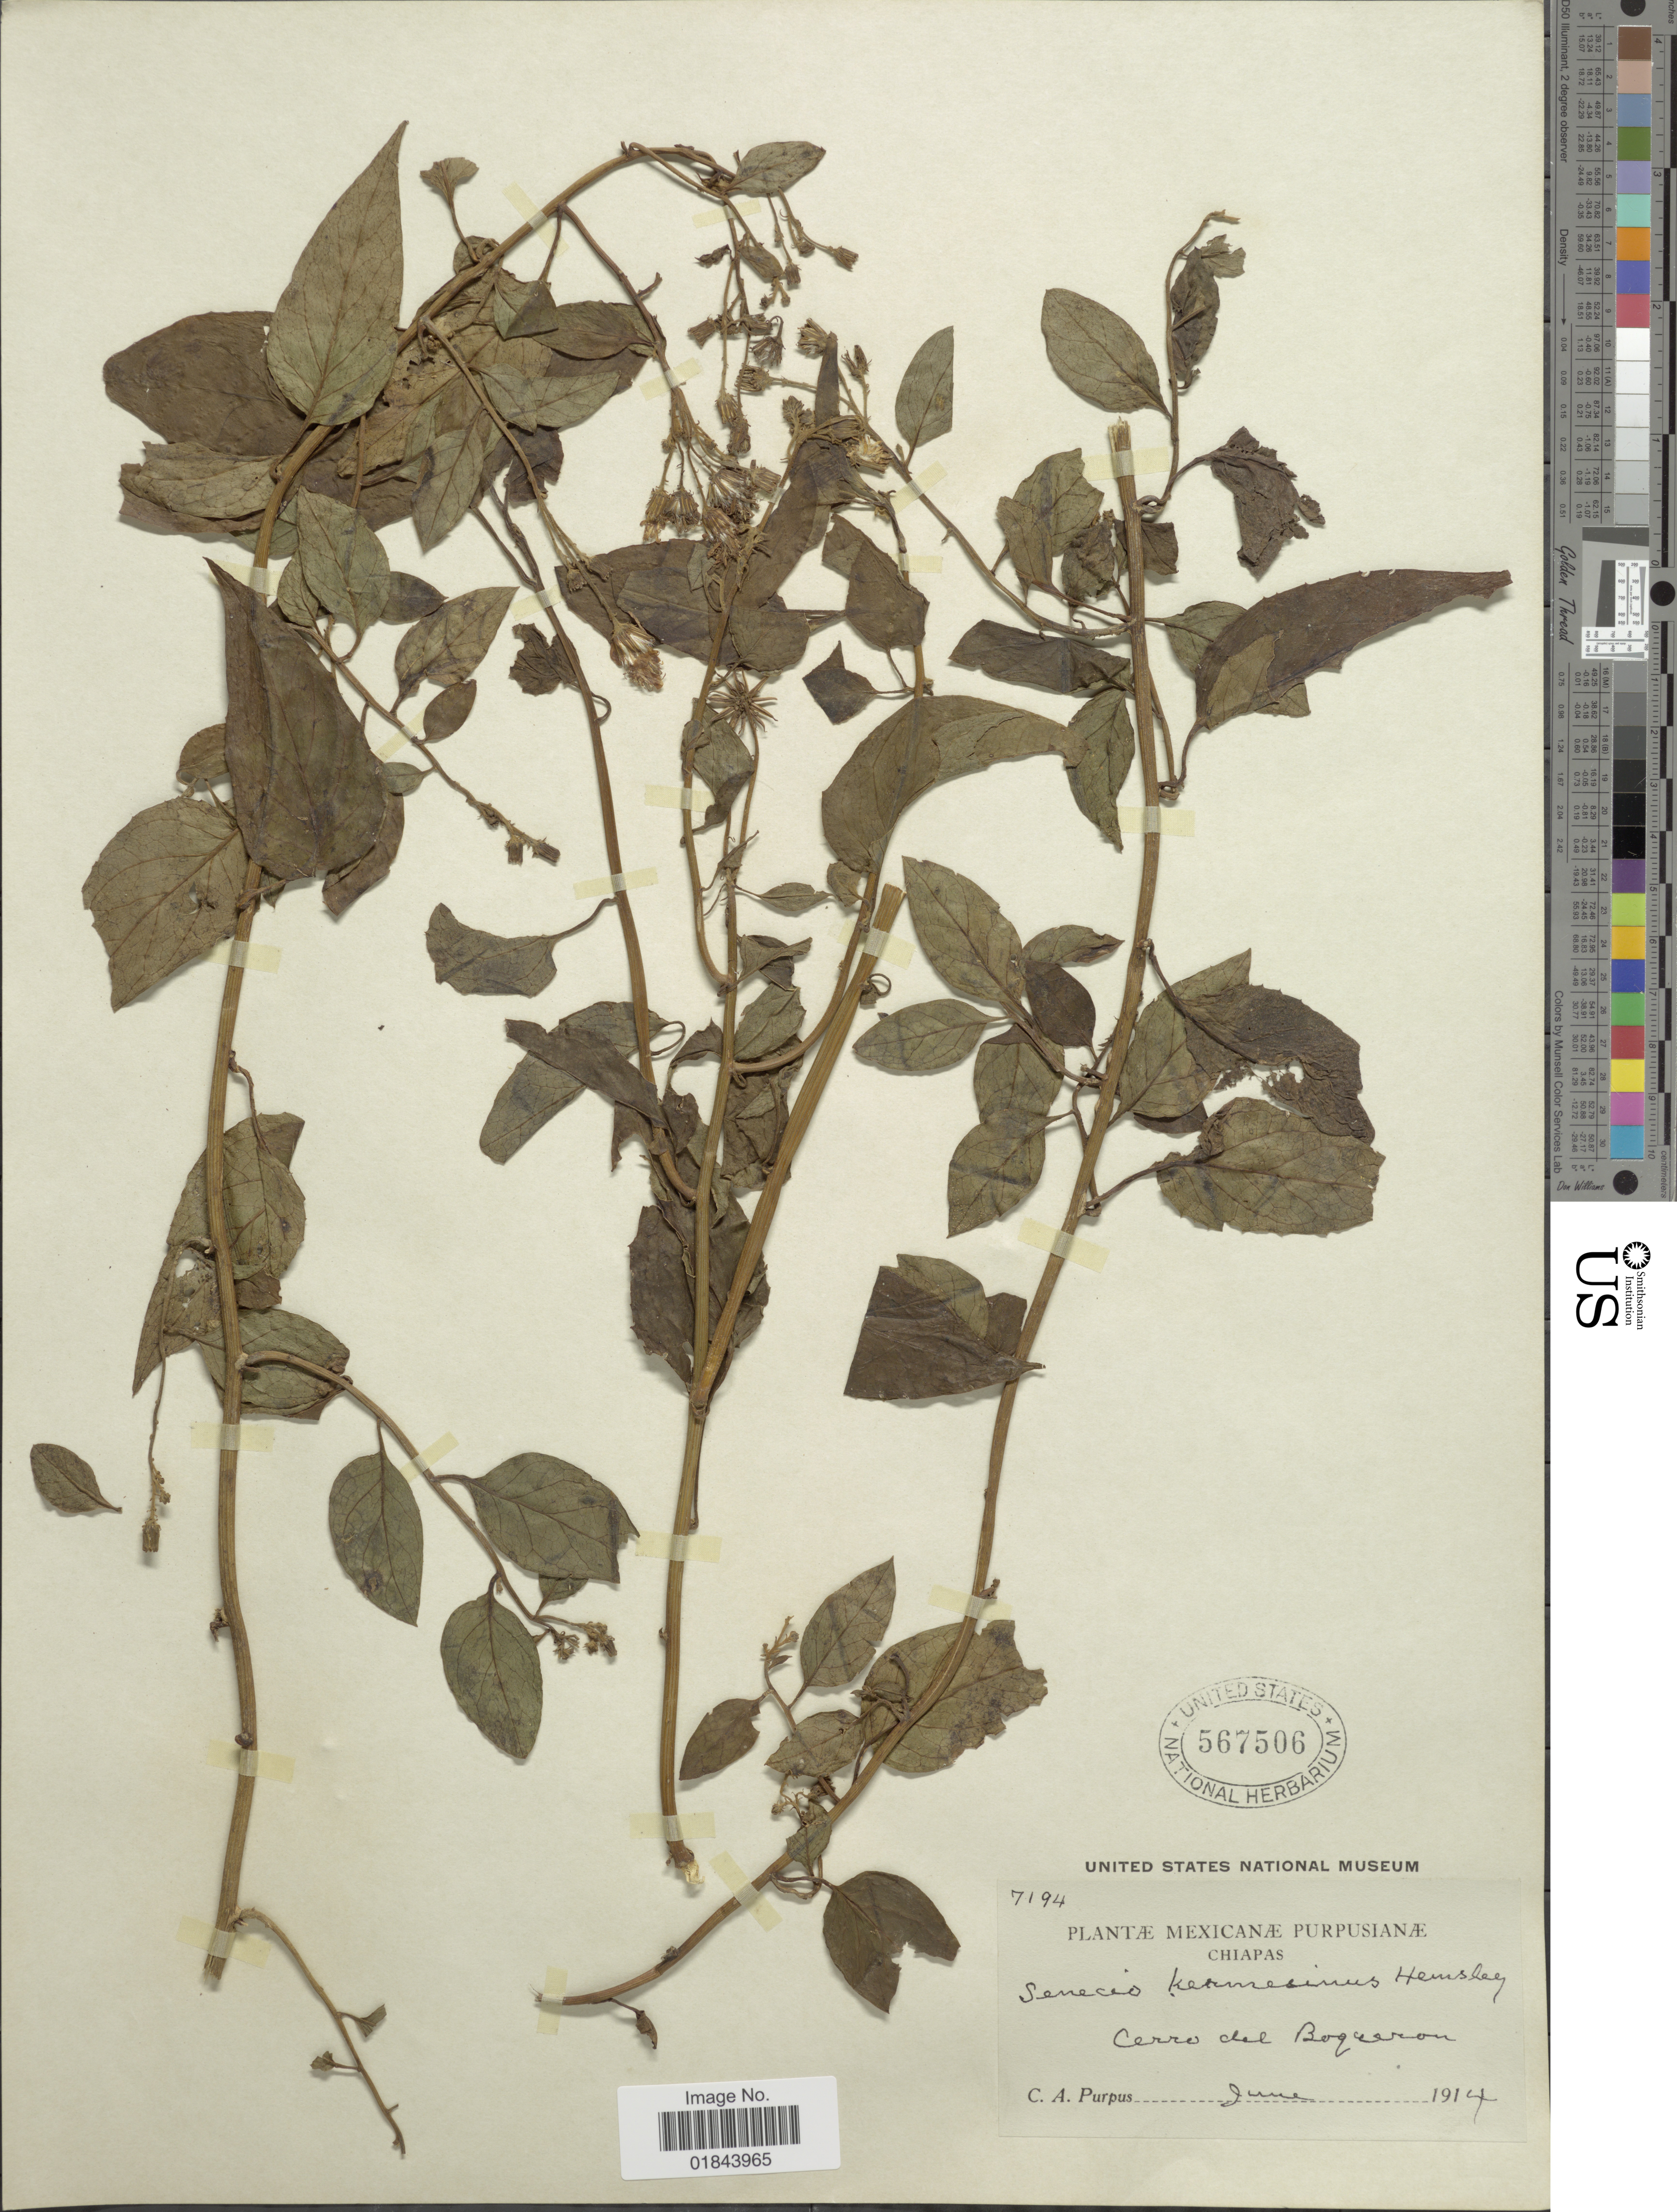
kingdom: Plantae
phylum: Tracheophyta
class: Magnoliopsida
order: Asterales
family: Asteraceae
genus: Pseudogynoxys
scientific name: Pseudogynoxys haenkei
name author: (DC.) Cabrera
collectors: C. A. Purpus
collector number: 7194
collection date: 1914-06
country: Mexico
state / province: Chiapas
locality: Cerro del Boqueron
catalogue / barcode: US 567506